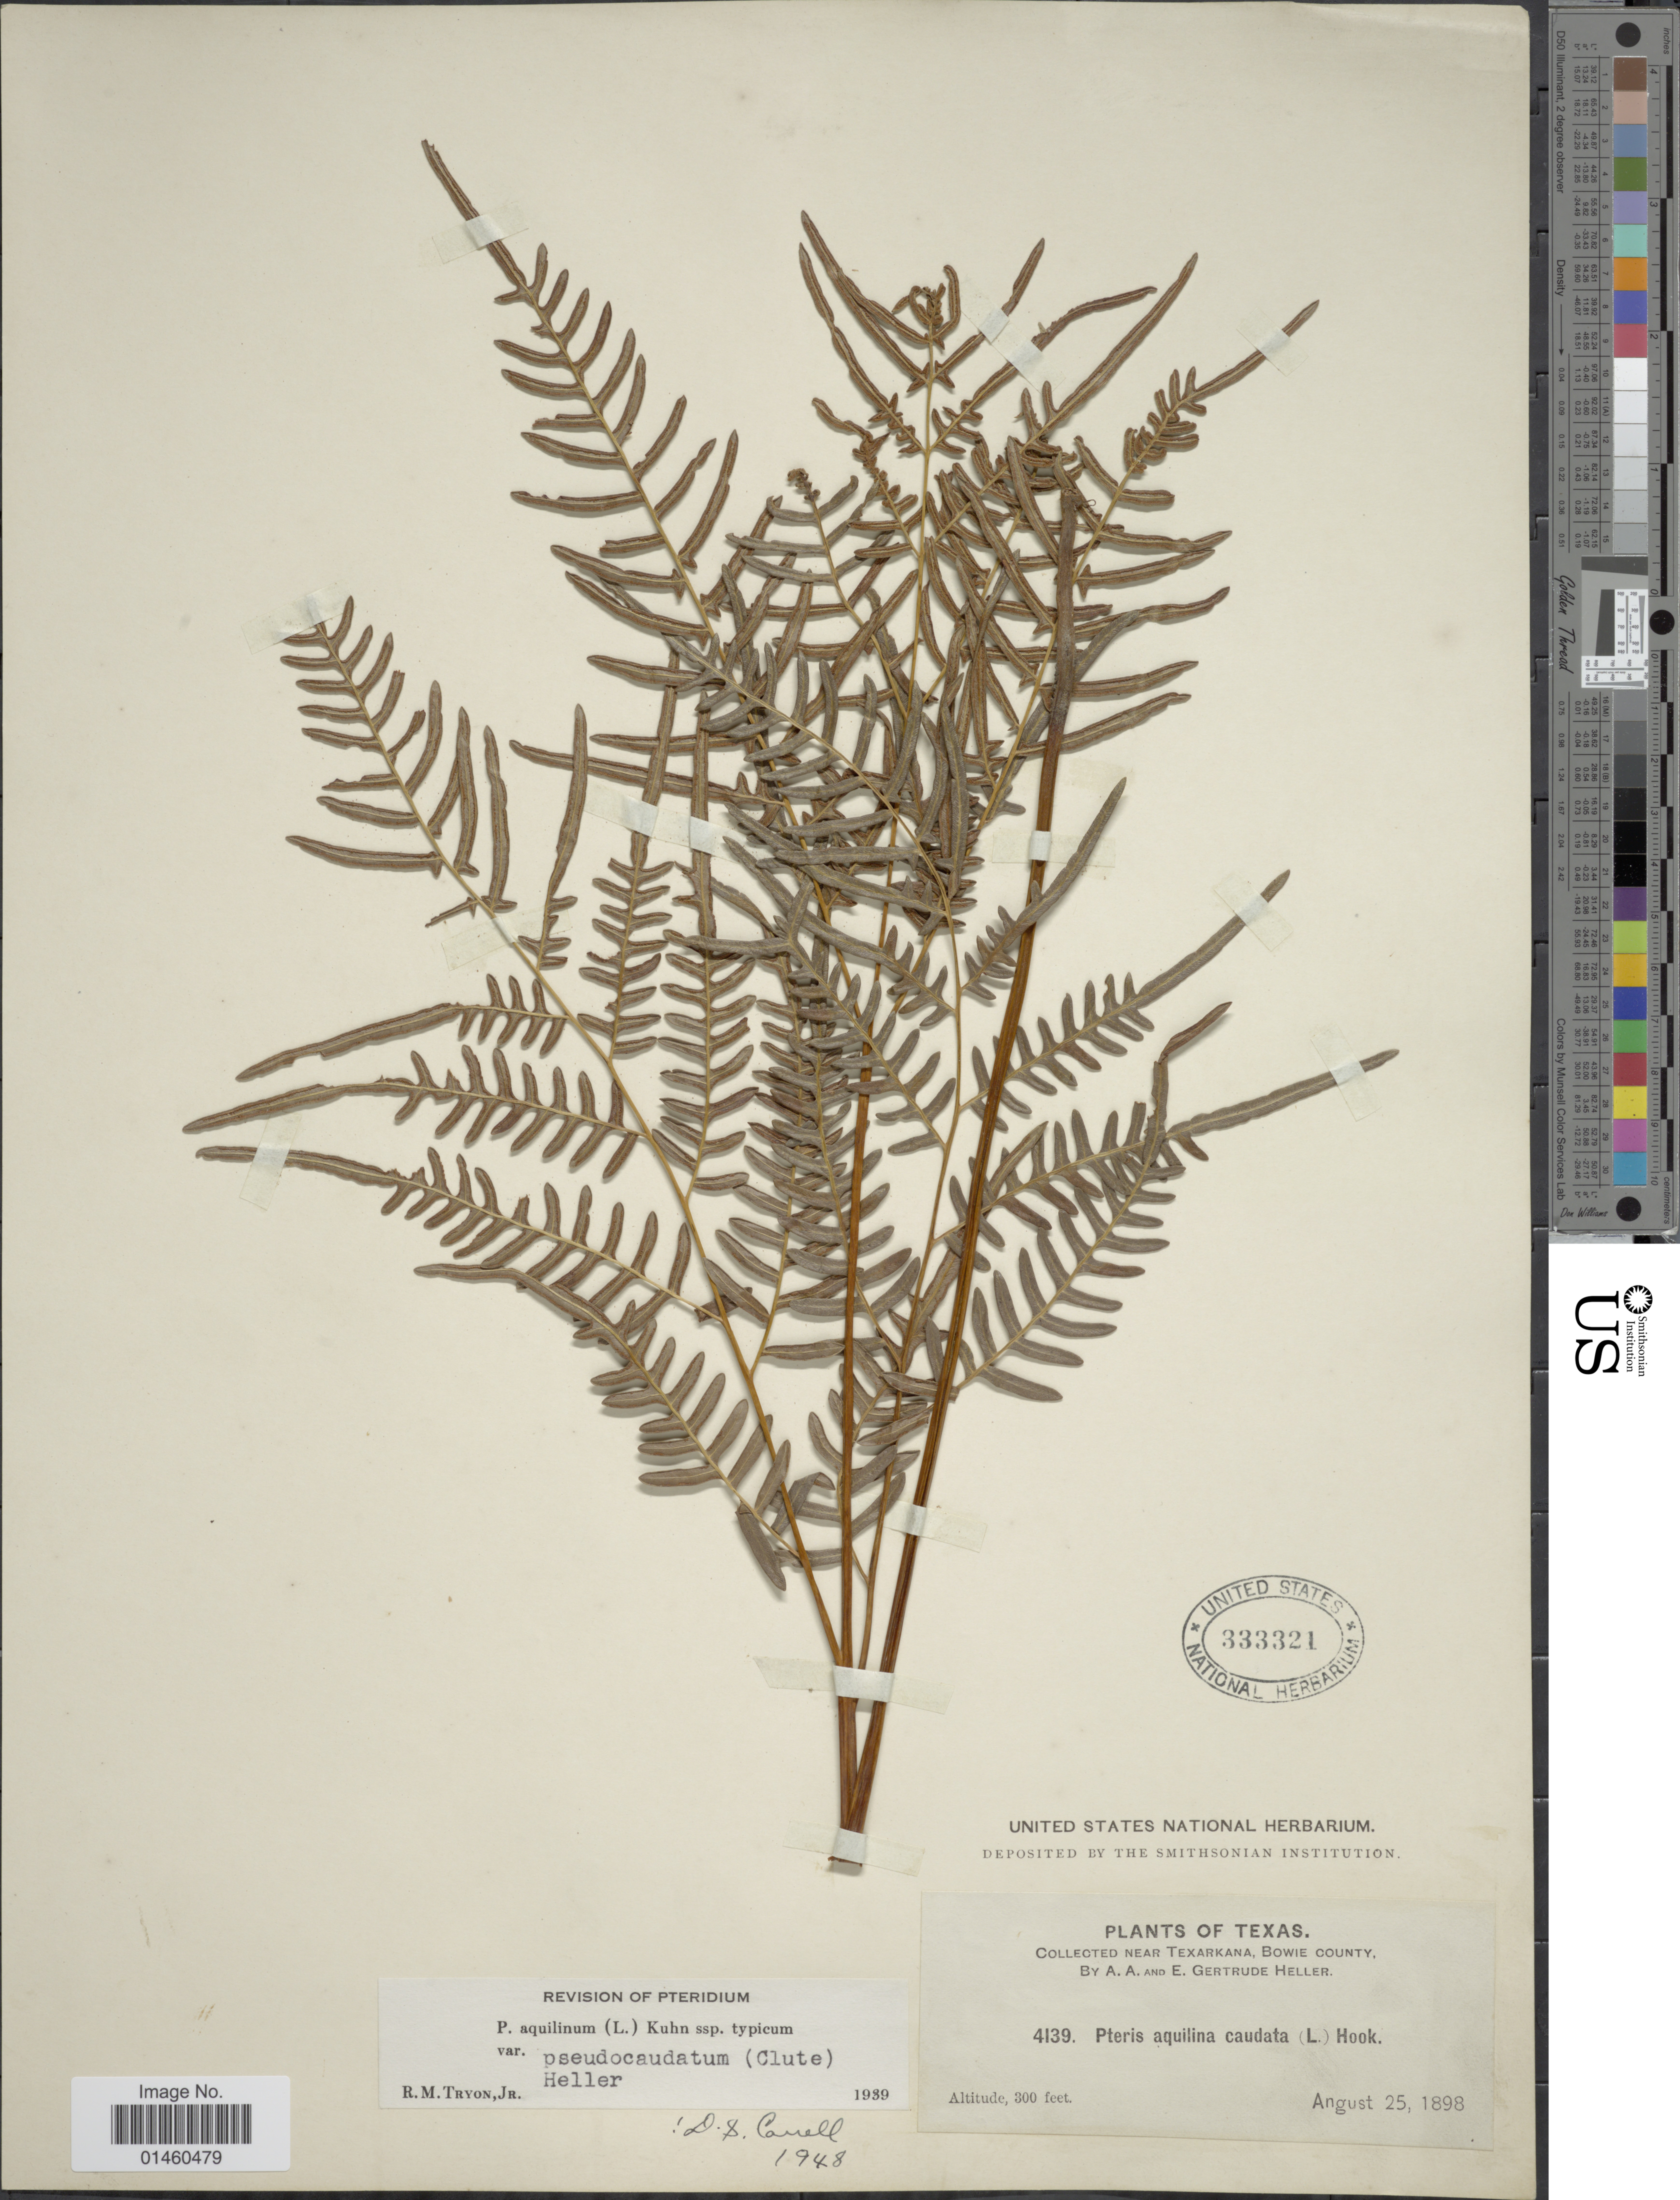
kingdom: Plantae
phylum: Tracheophyta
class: Polypodiopsida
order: Polypodiales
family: Dennstaedtiaceae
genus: Pteridium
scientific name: Pteridium aquilinum var. pseudocaudatum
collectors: A. A. Heller & E. G. Heller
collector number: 4139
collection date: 1898-08-25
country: United States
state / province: Texas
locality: Near Texarkana, Bowie County.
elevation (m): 91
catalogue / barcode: US 333321